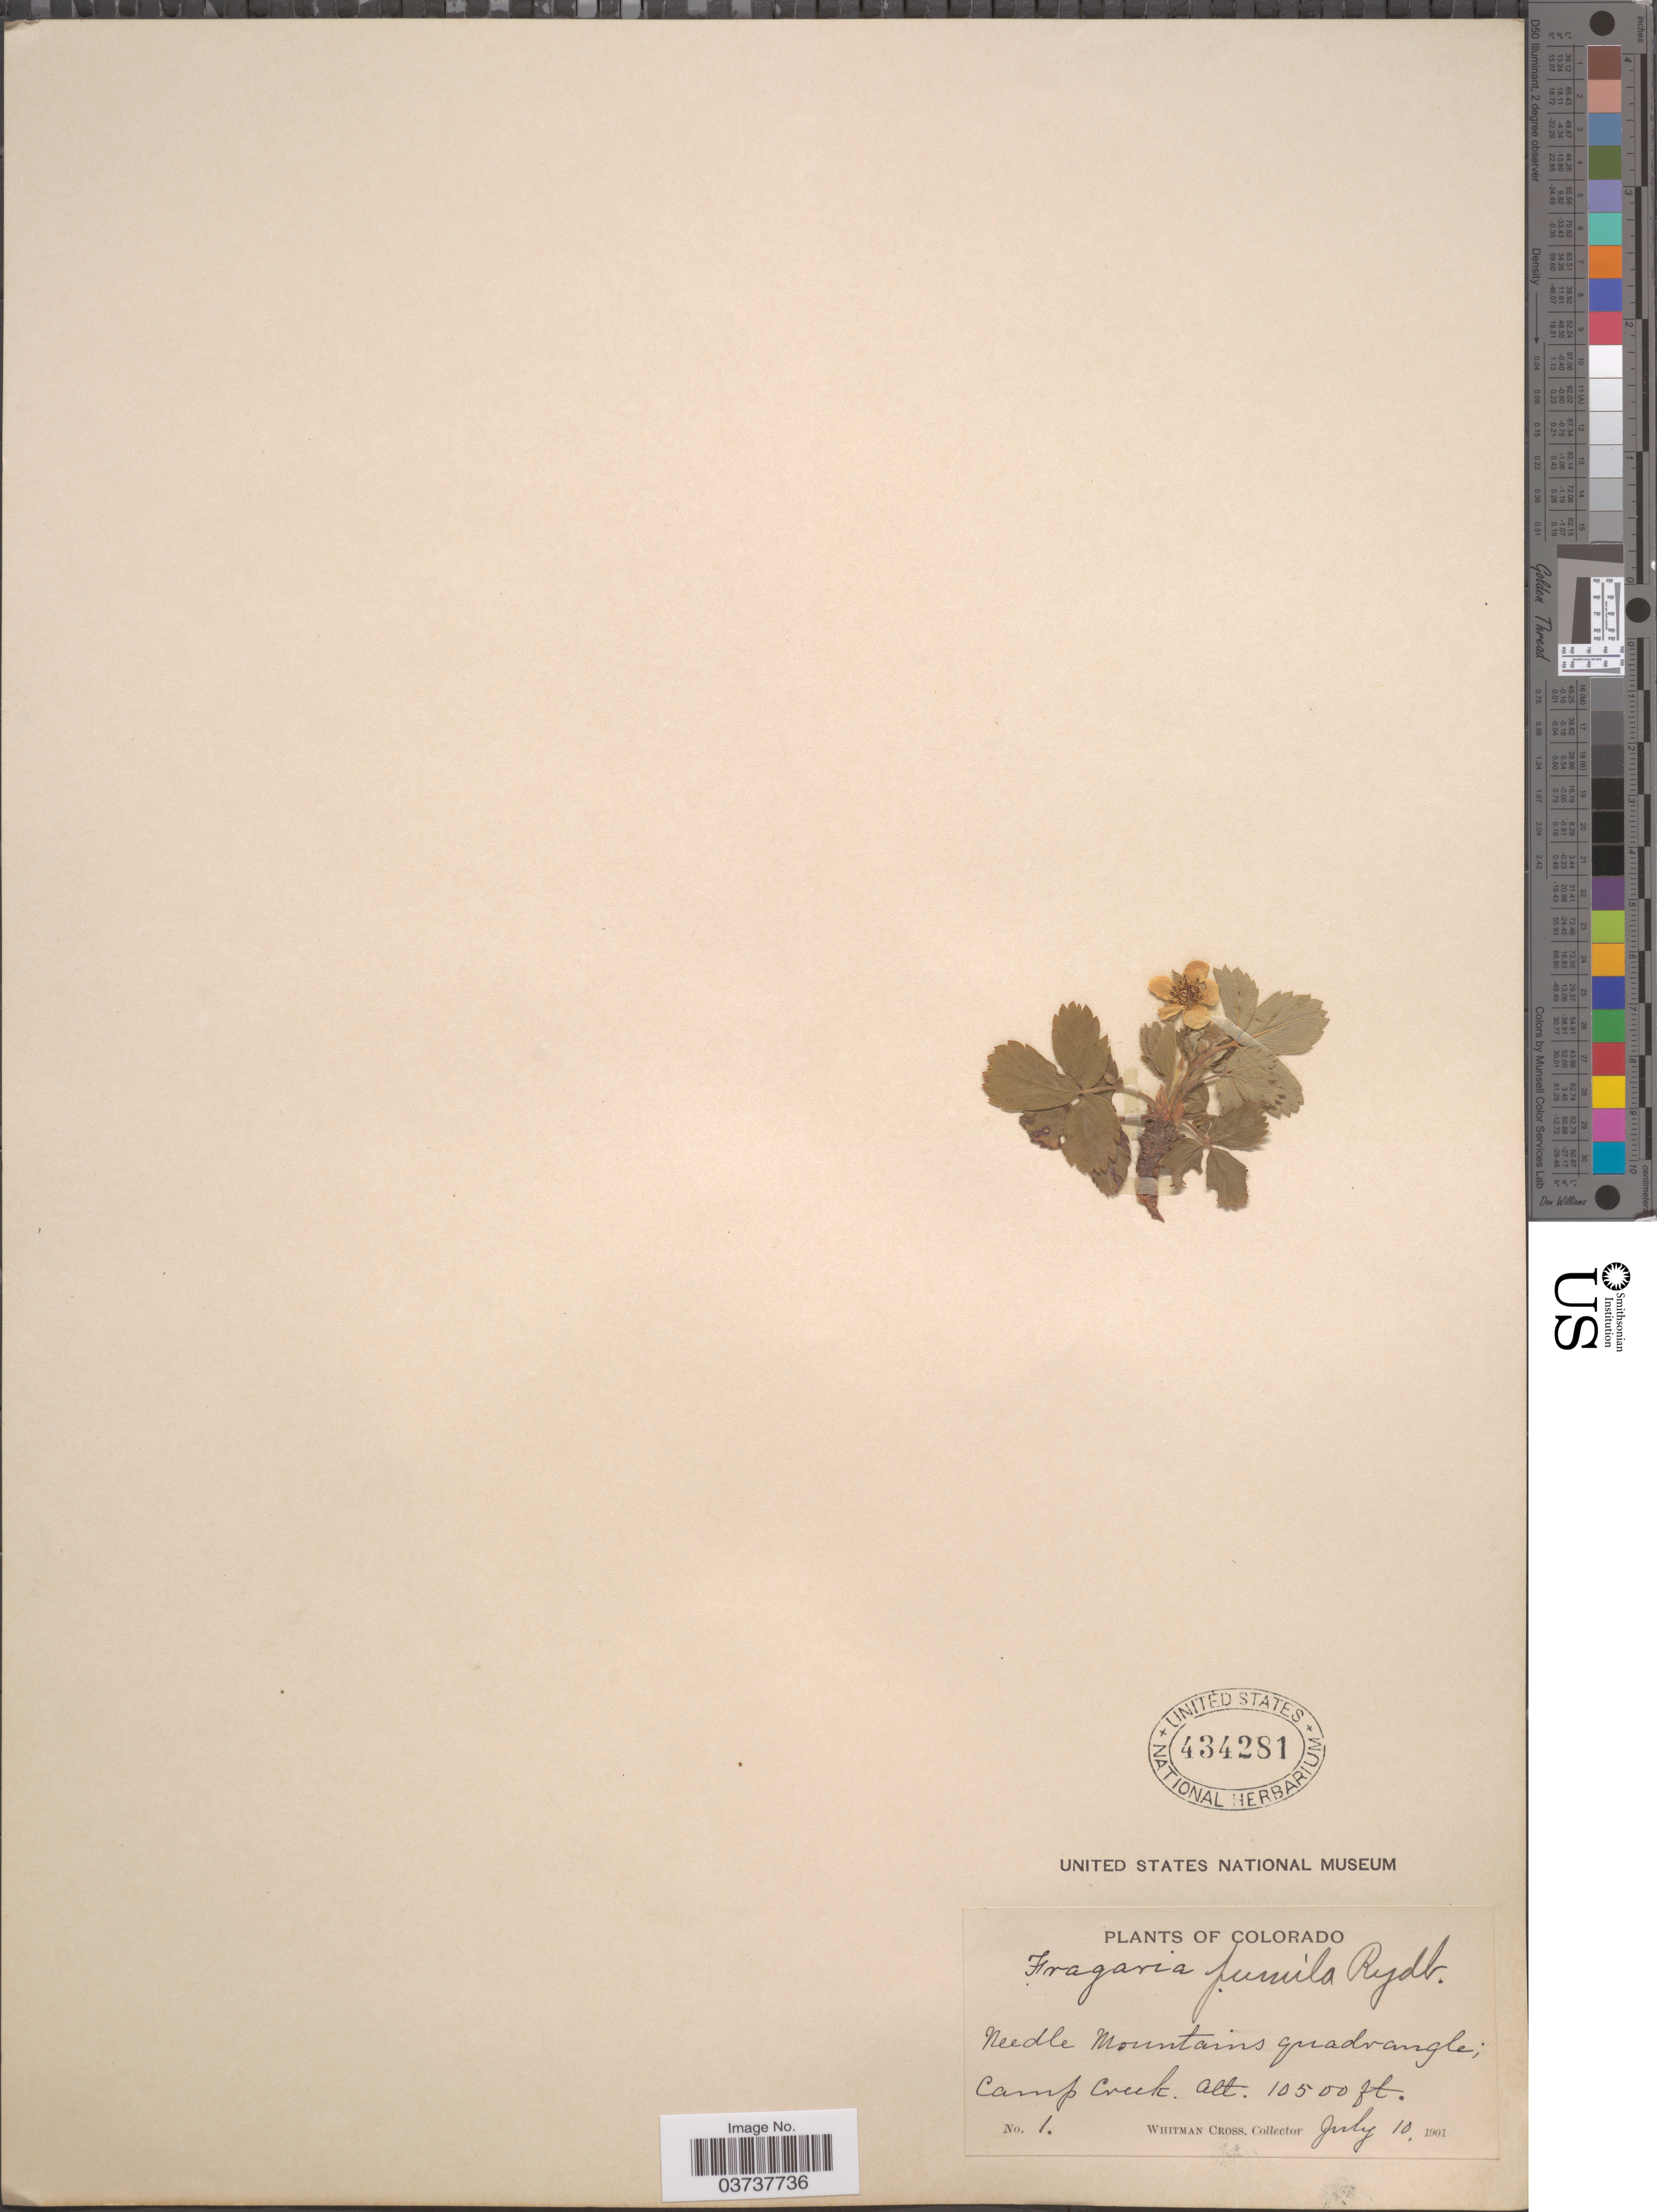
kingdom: Plantae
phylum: Tracheophyta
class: Magnoliopsida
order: Rosales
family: Rosaceae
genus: Fragaria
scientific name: Fragaria virginiana subsp. glauca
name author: (S. Watson) Staudt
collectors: W. Cross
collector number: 1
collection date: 1901-07-10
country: United States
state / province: Colorado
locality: Needle Moutains quadrangle; Camp Creek.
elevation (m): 3200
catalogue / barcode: US 434281